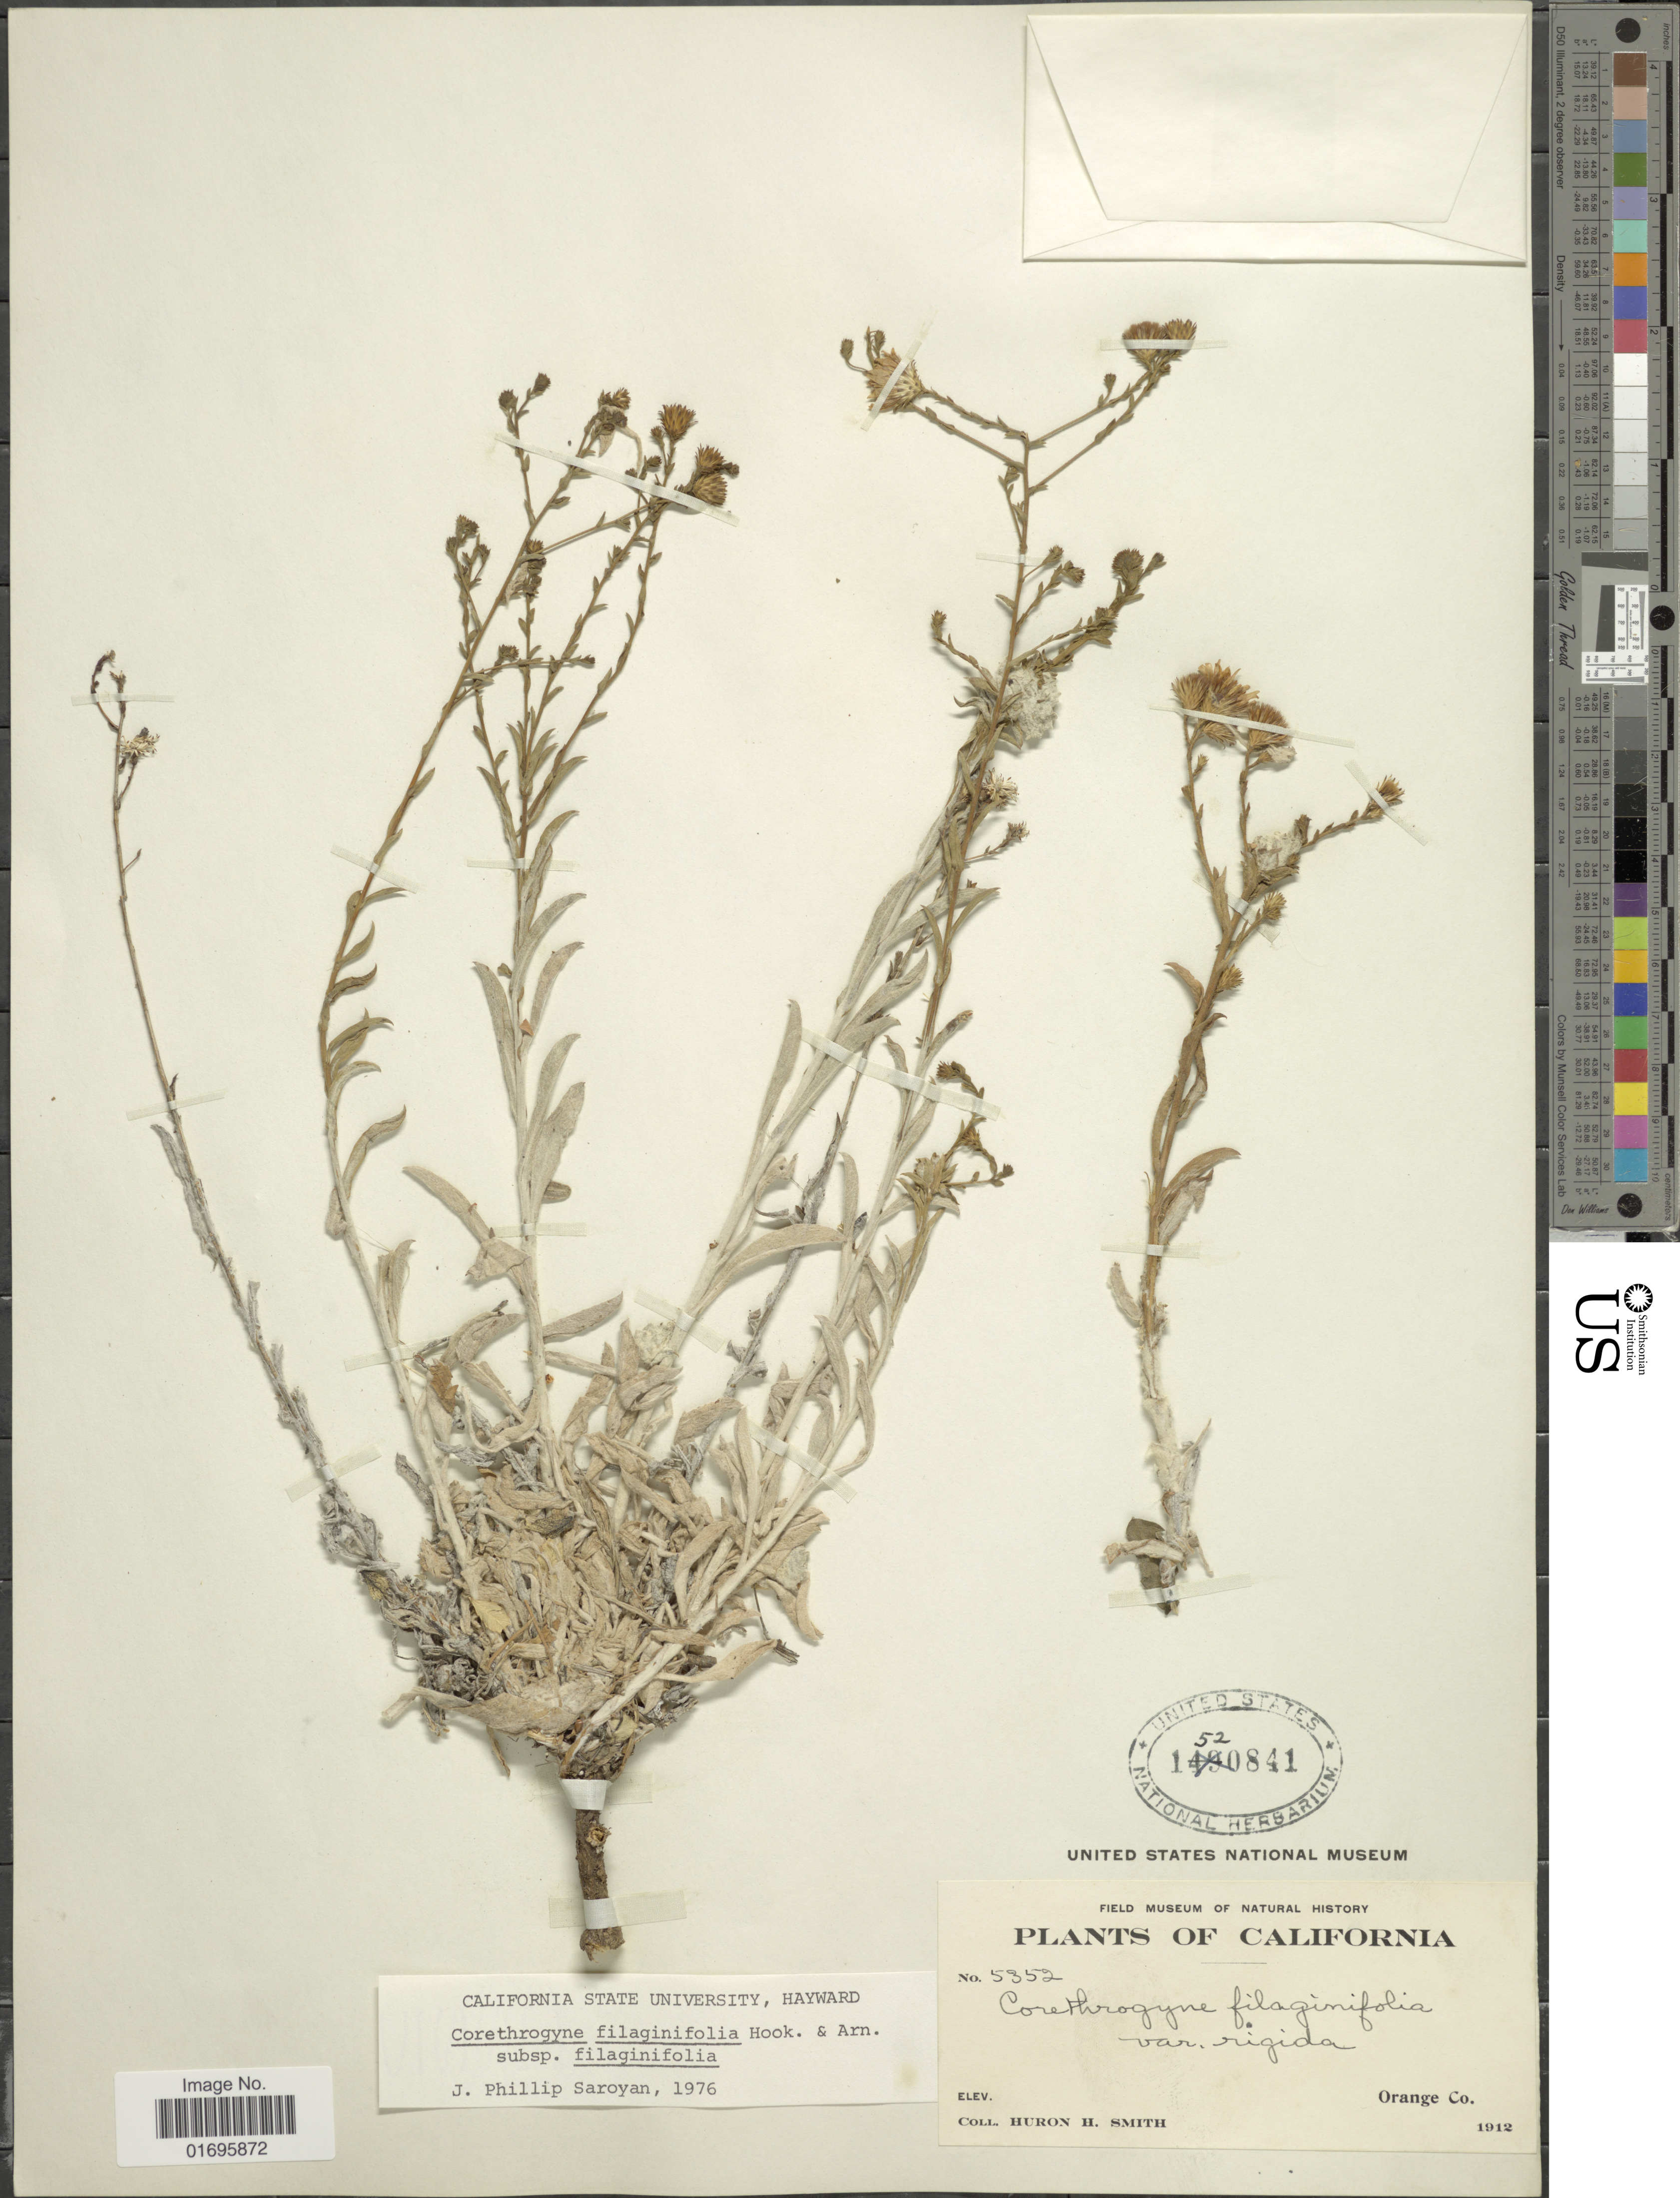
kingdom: Plantae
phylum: Tracheophyta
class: Magnoliopsida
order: Asterales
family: Asteraceae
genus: Corethrogyne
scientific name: Corethrogyne filaginifolia var. filaginifolia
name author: (Hook.) Nutt.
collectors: Huron H. Smith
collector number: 5352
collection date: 1912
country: United States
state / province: California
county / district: Orange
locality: Orange Co.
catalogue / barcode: US 1520841